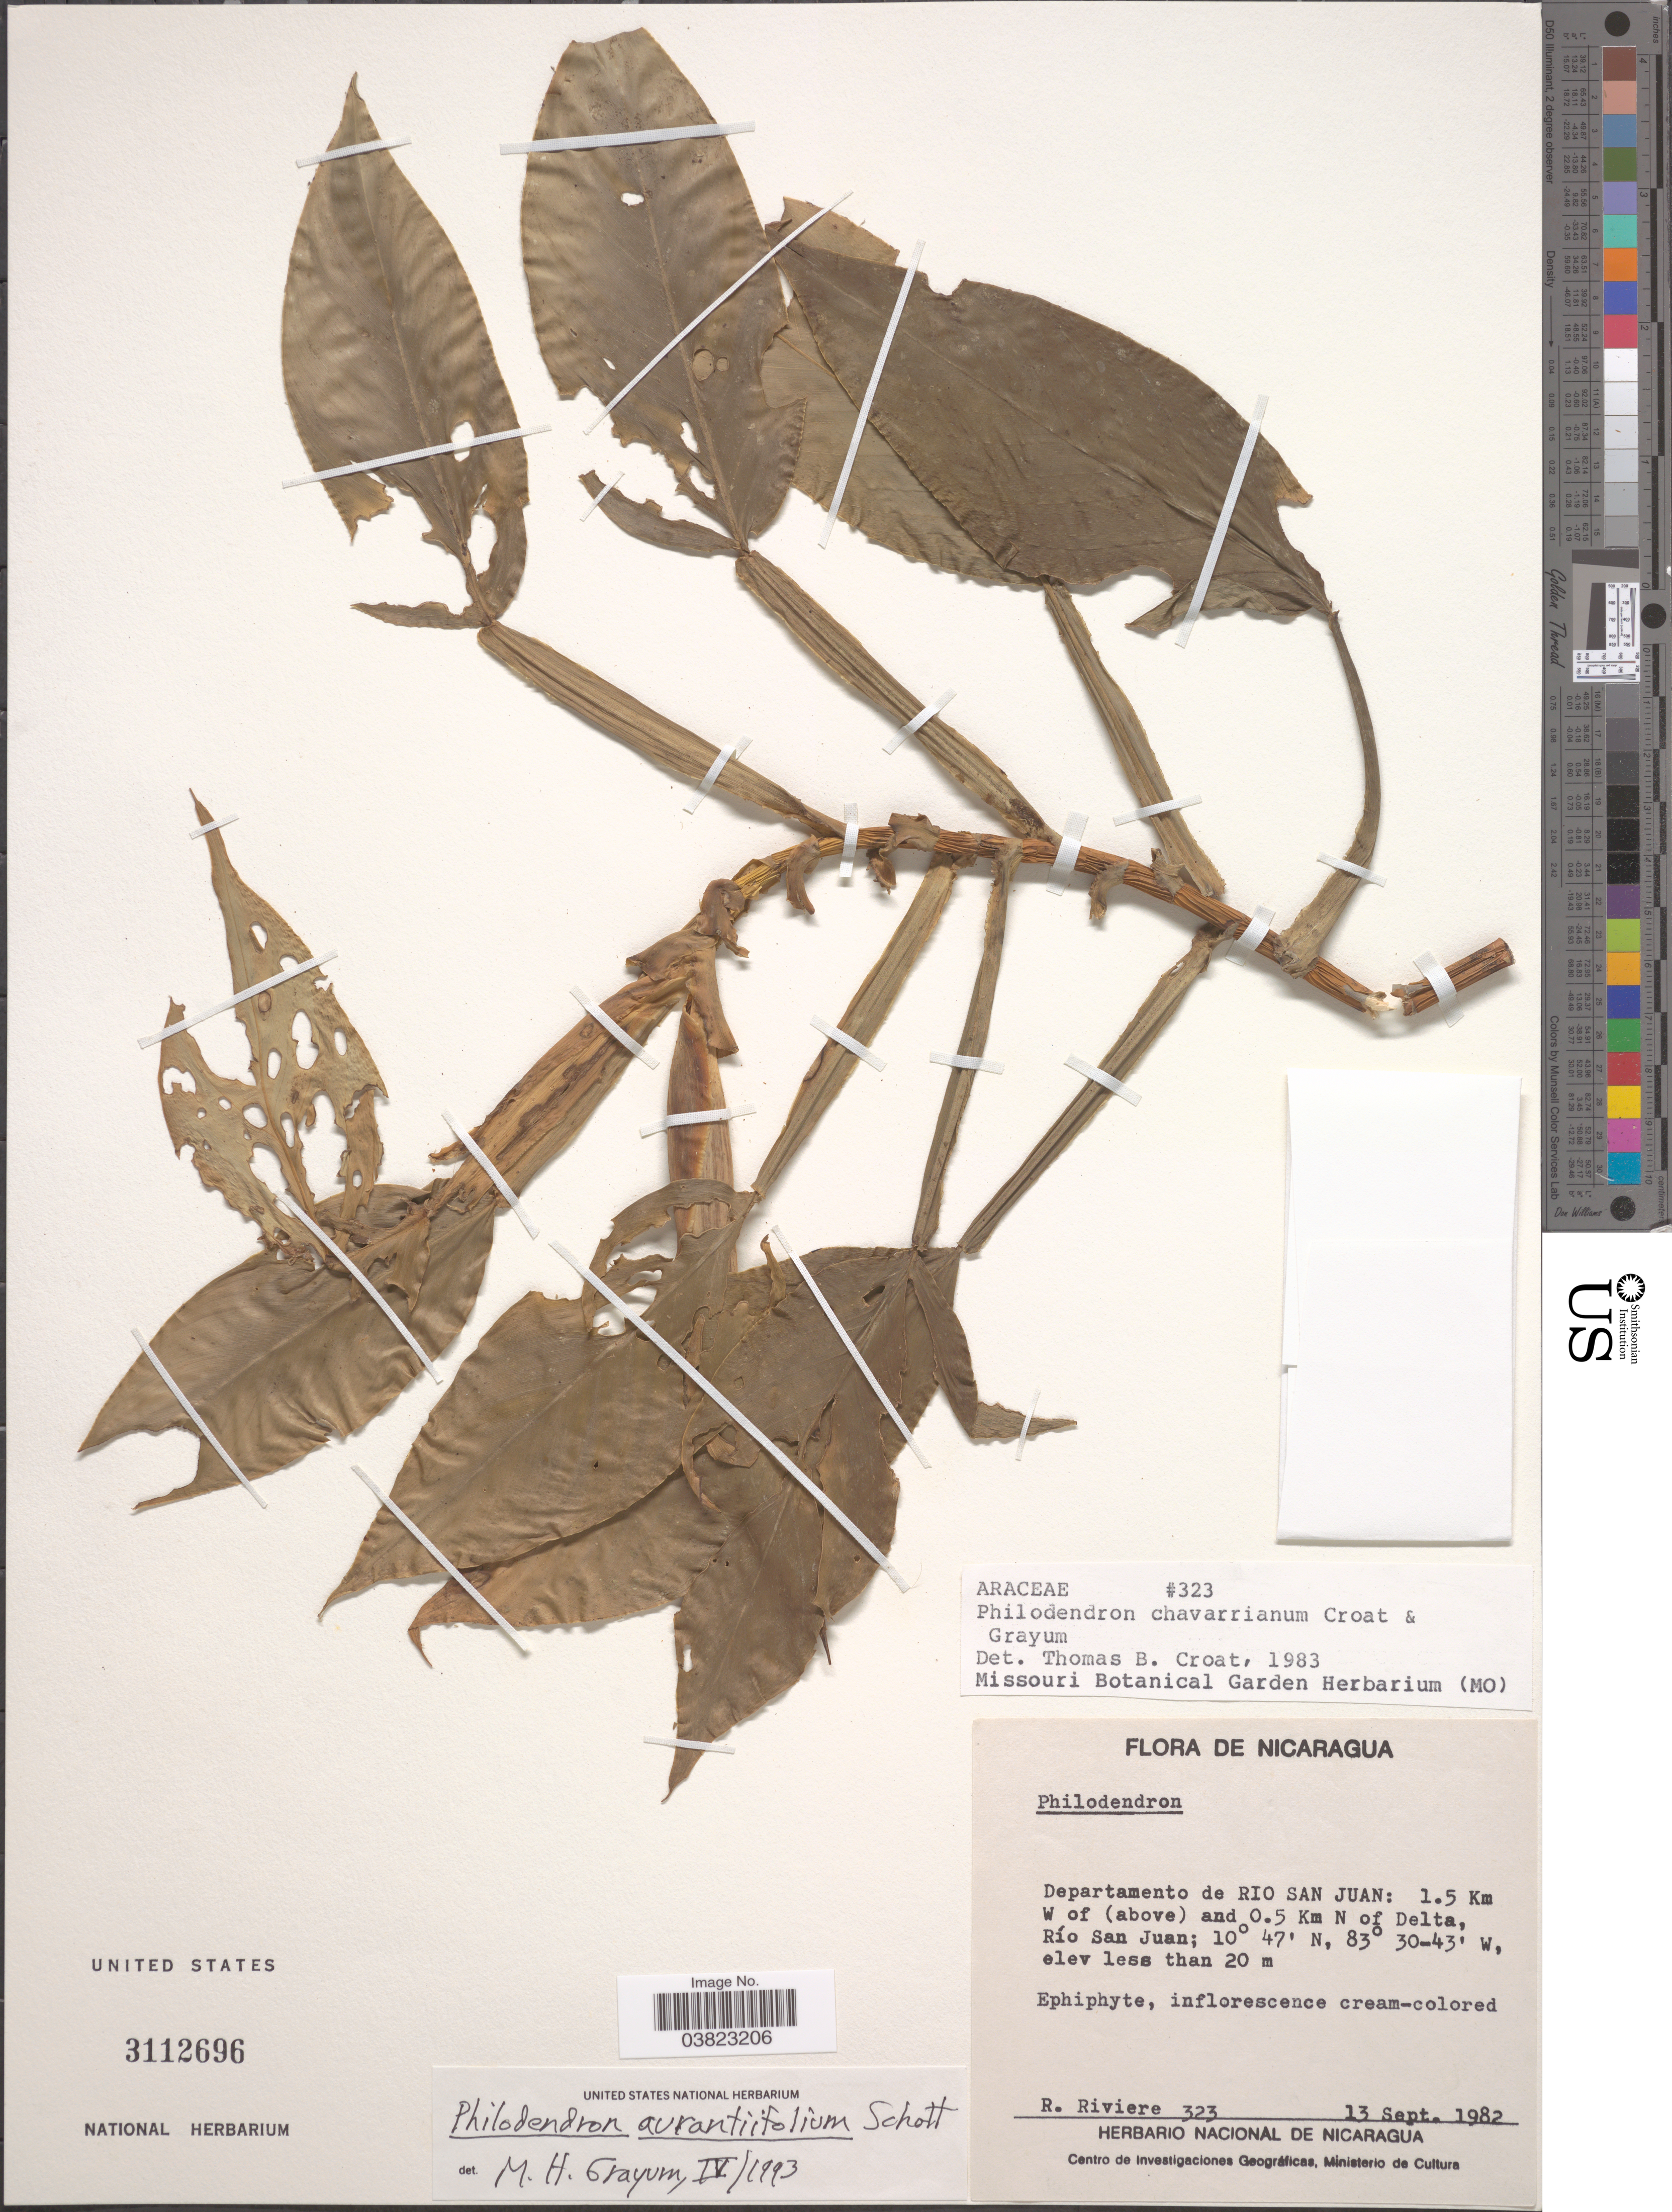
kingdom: Plantae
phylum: Tracheophyta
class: Liliopsida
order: Alismatales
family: Araceae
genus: Philodendron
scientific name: Philodendron aurantiifolium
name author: Schott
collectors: R. Riviere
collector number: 323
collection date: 1982-09-13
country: Nicaragua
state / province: Rio San Juan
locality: Departamento de Rio San Juan: 1.5 Km W of (above) and 0.5 Km N of Delta, Río San Juan.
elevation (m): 20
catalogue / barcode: US 3112696